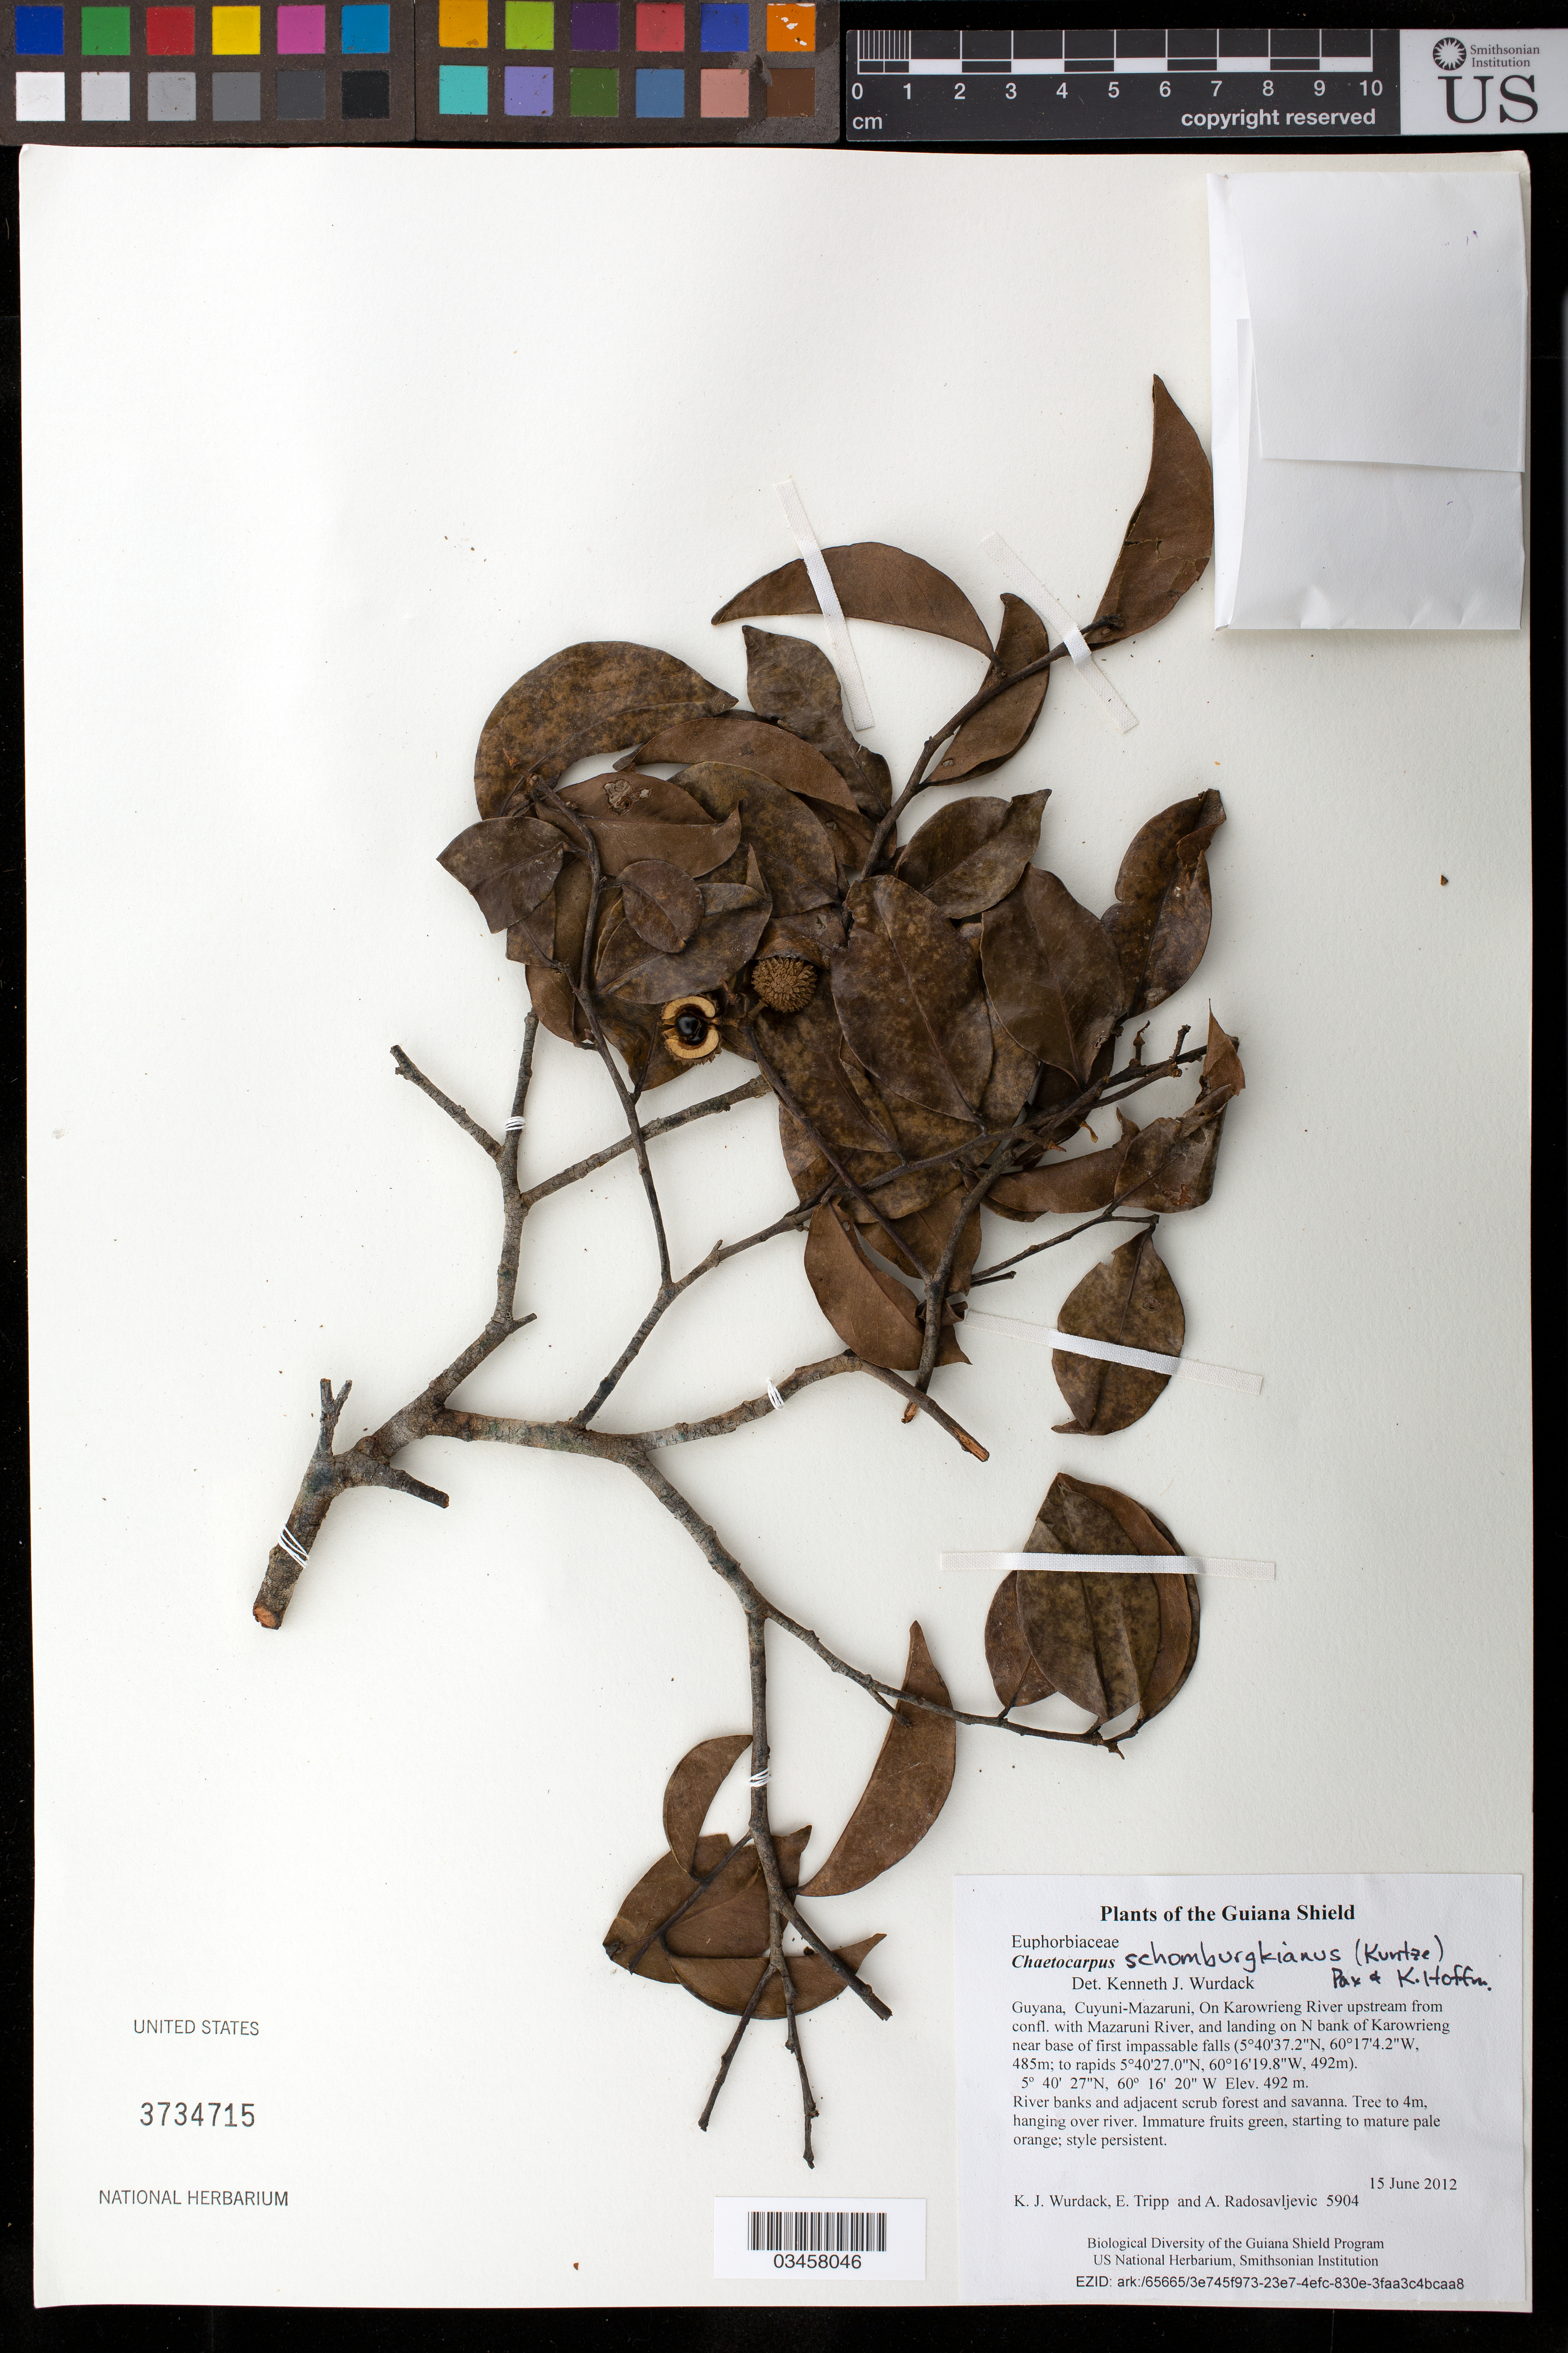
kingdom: Plantae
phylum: Tracheophyta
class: Magnoliopsida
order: Malpighiales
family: Peraceae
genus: Chaetocarpus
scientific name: Chaetocarpus schomburgkianus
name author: (Kuntze) Pax & K. Hoffm.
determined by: Wurdack, Kenneth J., (US), Smithsonian Institution - National Museum of Natural History (UNITED STATES)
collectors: K. Wurdack, E. Tripp & A. Radosavljevic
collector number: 5904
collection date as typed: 15 June 2012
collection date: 2012-06-15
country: Guyana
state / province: Cuyuni-Mazaruni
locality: On Karowrieng River upstream from confl. with Mazaruni River, and landing on N bank of Karowrieng near base of first impassable falls (5°40'37.2"N, 60°17'4.2"W, 485m; to rapids 5°40'27.0"N, 60°16'19.8"W, 492m)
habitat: River banks and adjacent scrub forest and savanna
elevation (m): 492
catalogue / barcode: US 3734715